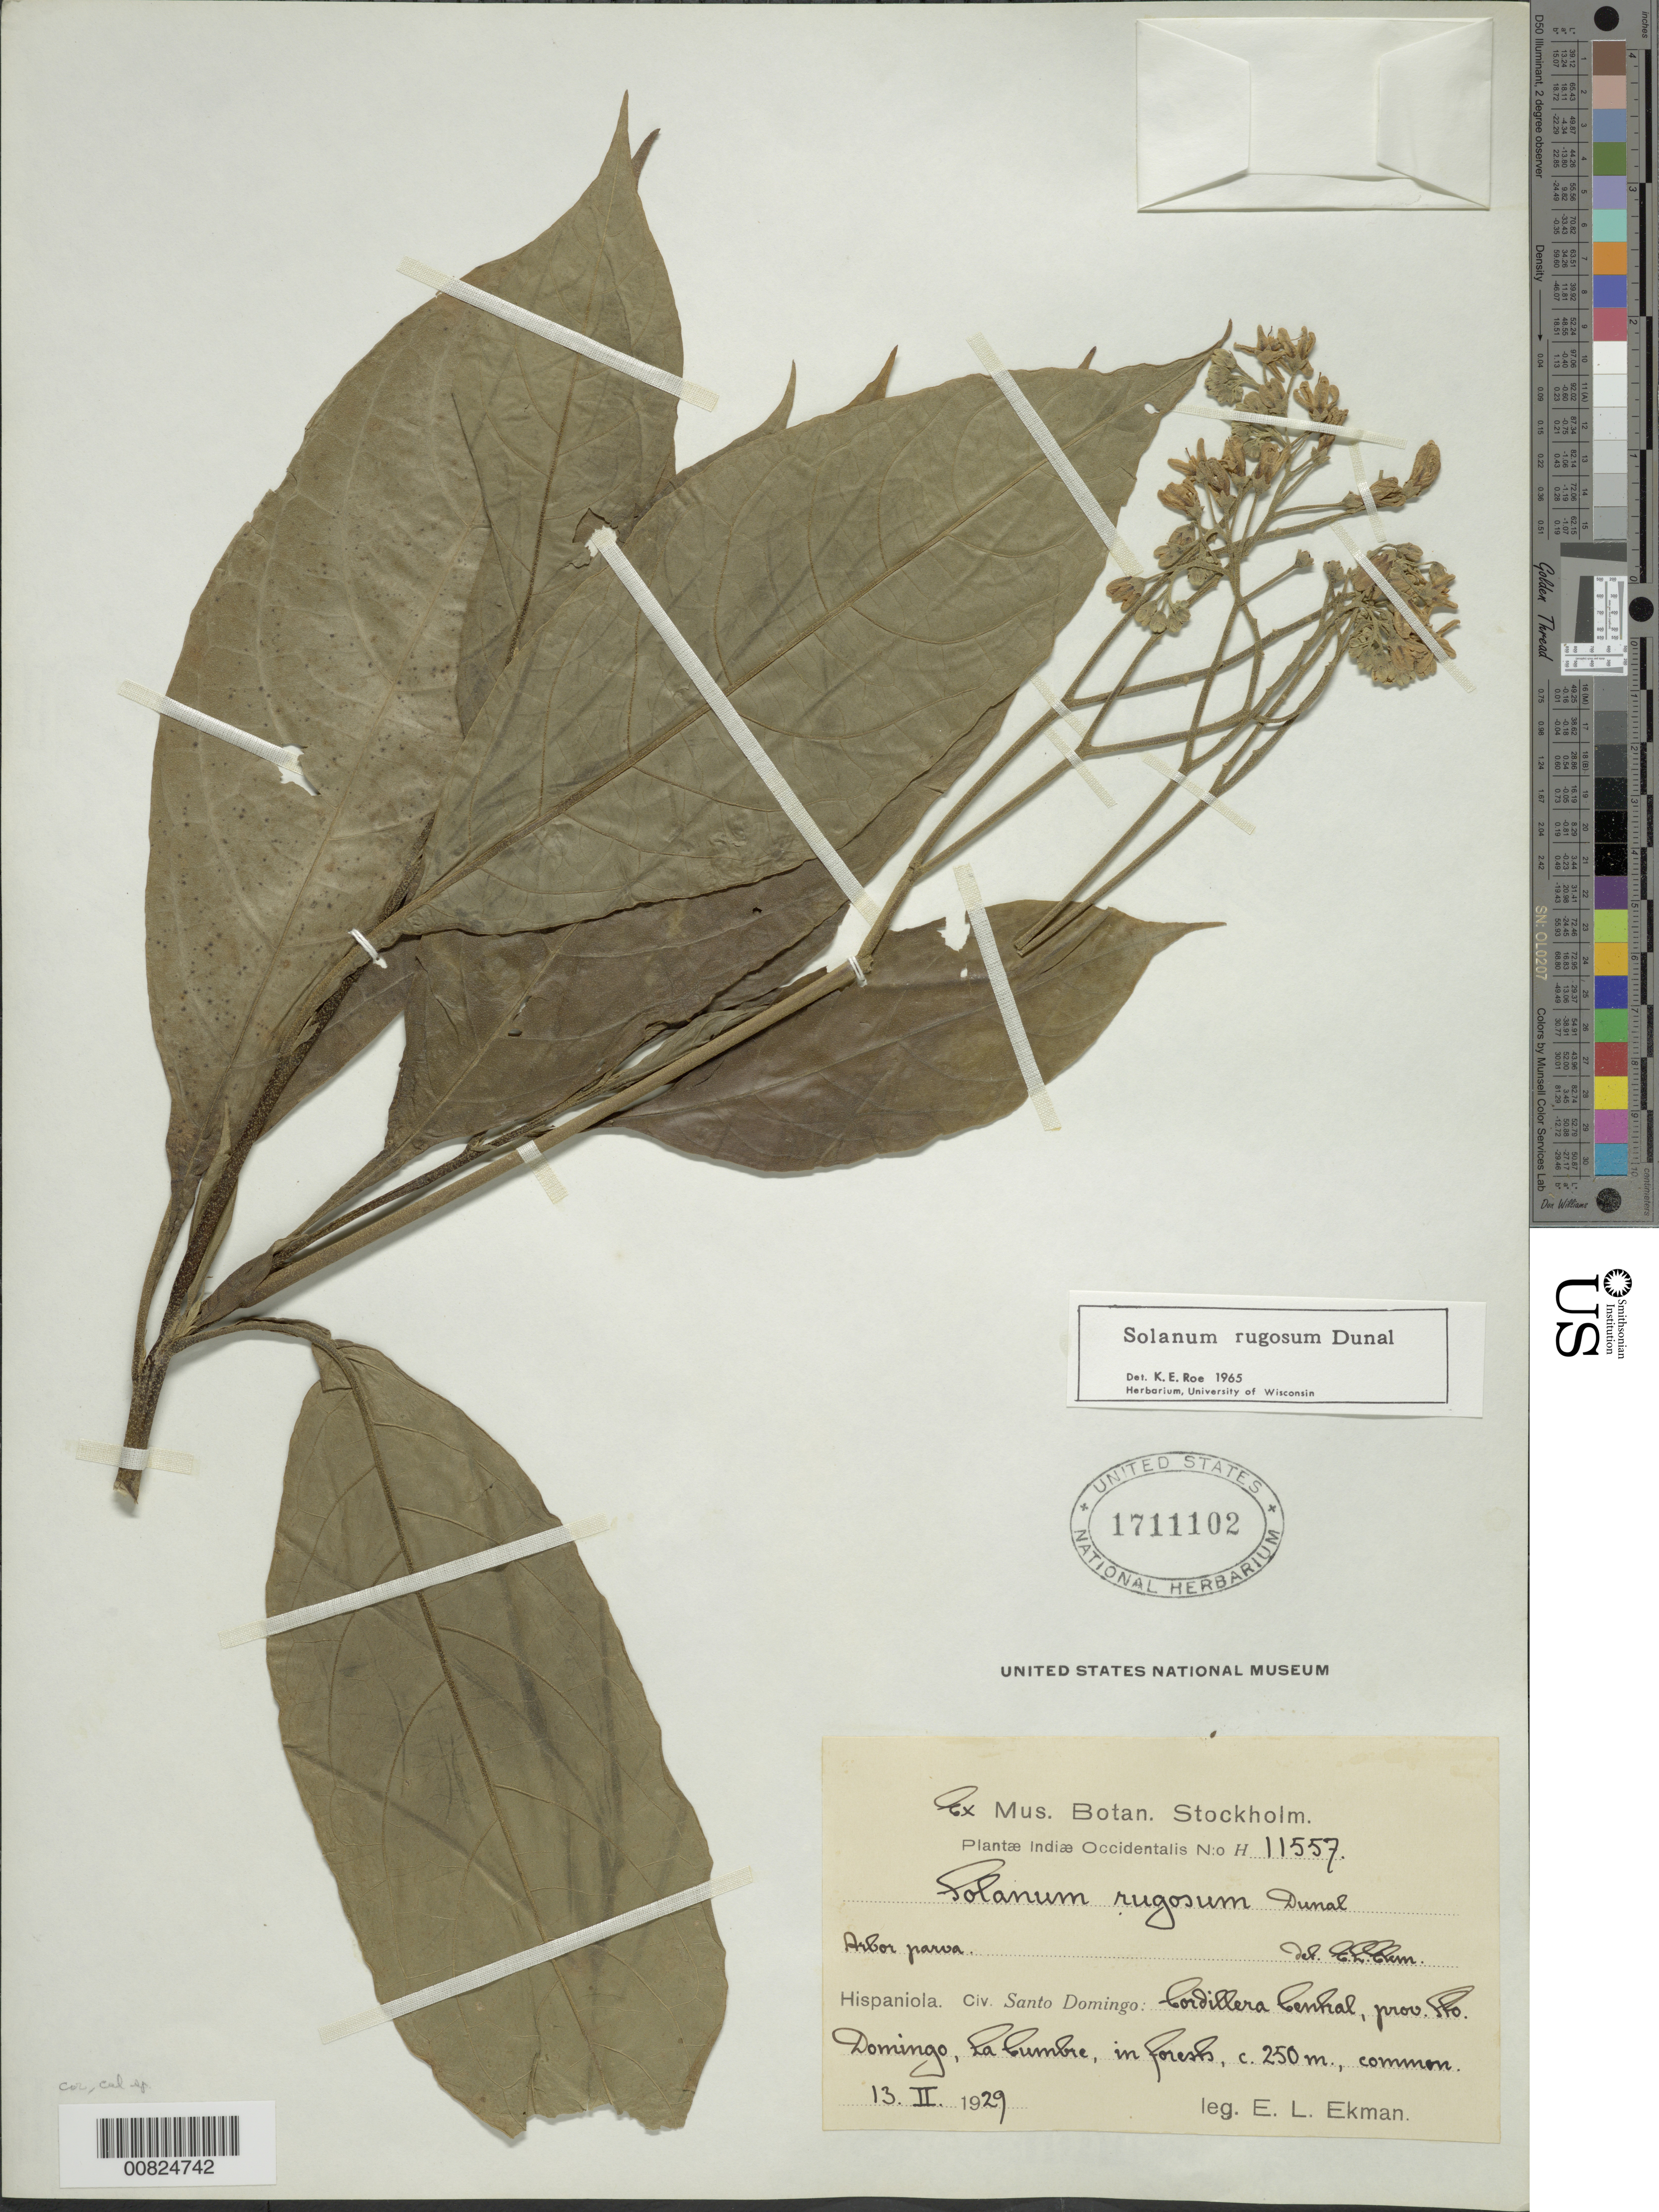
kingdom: Plantae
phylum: Tracheophyta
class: Magnoliopsida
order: Solanales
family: Solanaceae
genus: Solanum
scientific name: Solanum rugosum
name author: Dunal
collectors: E. L. Ekman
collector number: H 11557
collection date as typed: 13 Feb 1929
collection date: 1929-02-13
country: Dominican Republic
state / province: Distrito Nacional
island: Hispaniola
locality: Cordillera Central, La Cumbre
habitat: In forests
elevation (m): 250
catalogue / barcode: US 1711102